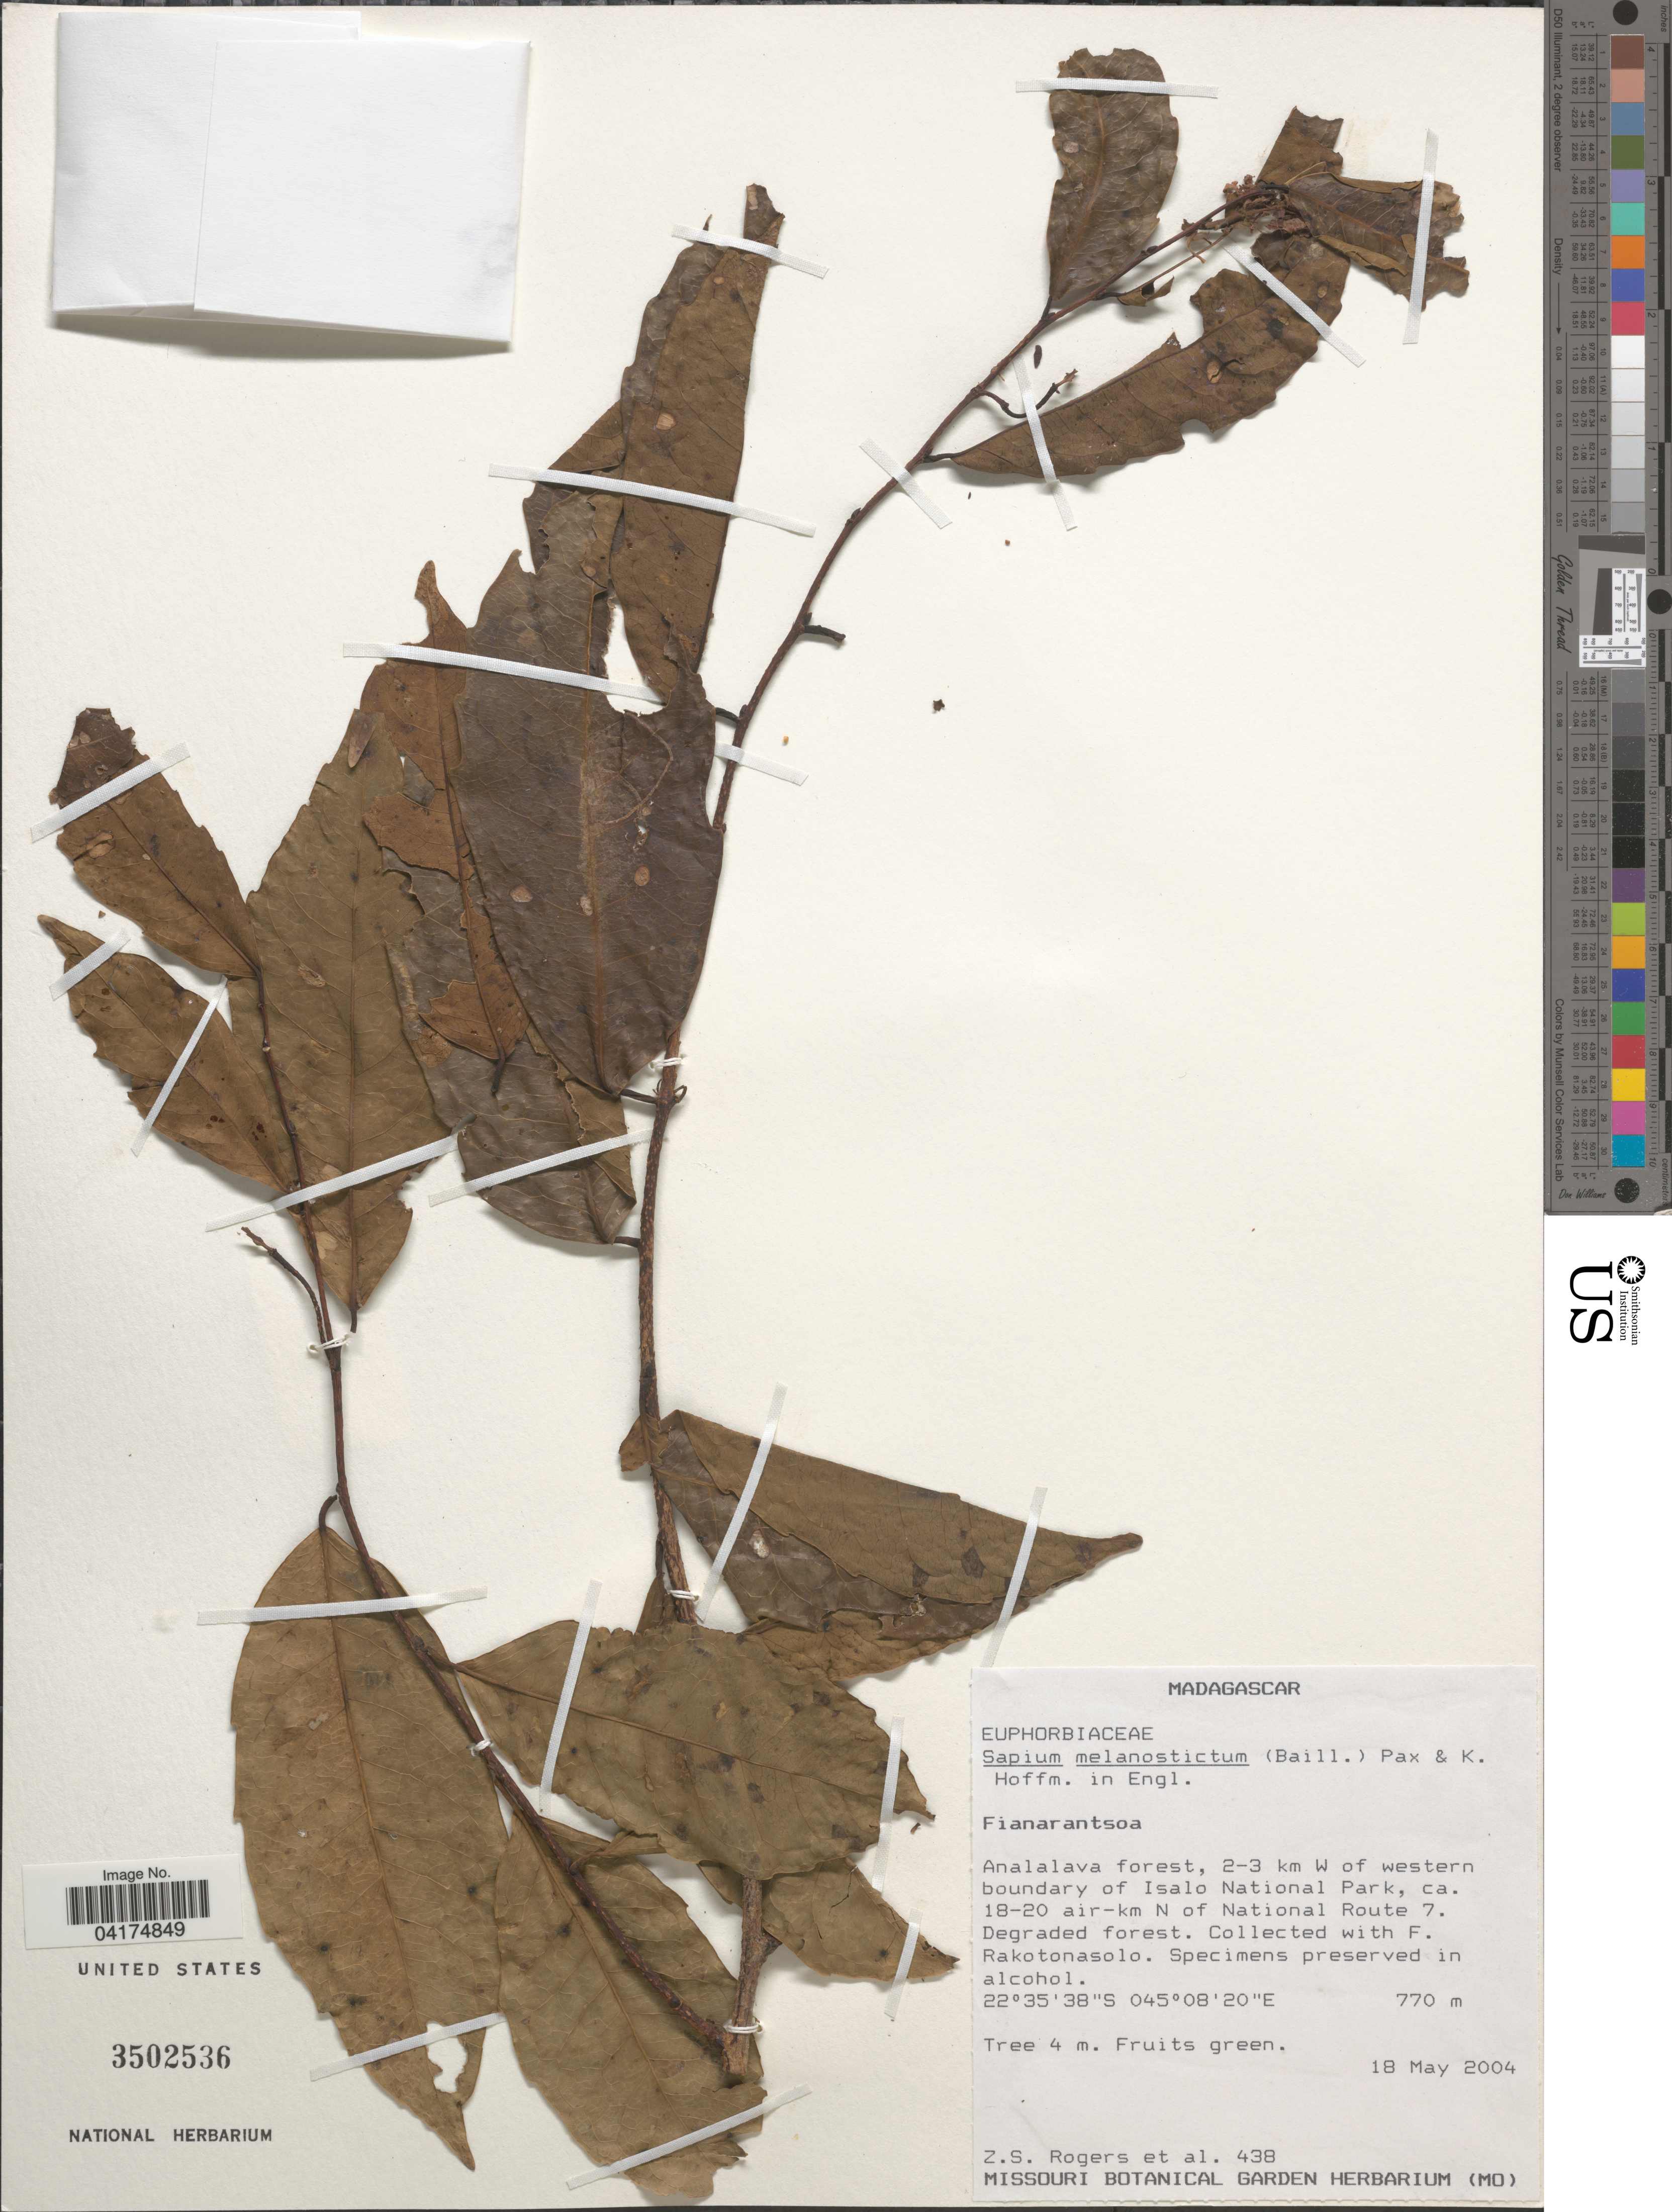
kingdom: Plantae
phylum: Tracheophyta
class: Magnoliopsida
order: Malpighiales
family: Euphorbiaceae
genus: Sapium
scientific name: Sapium melanostictum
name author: (Baill.) Pax & K. Hoffm.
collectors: Z. S. Rogers & F. Rakotonasolo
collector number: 438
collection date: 2004-05-18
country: Madagascar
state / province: Ihorombe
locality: Analalava forest, 2-3 km W of western boundary of Isalo National Park, ca. 18-20 air-km N of National Route 7.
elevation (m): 770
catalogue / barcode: US 3502536